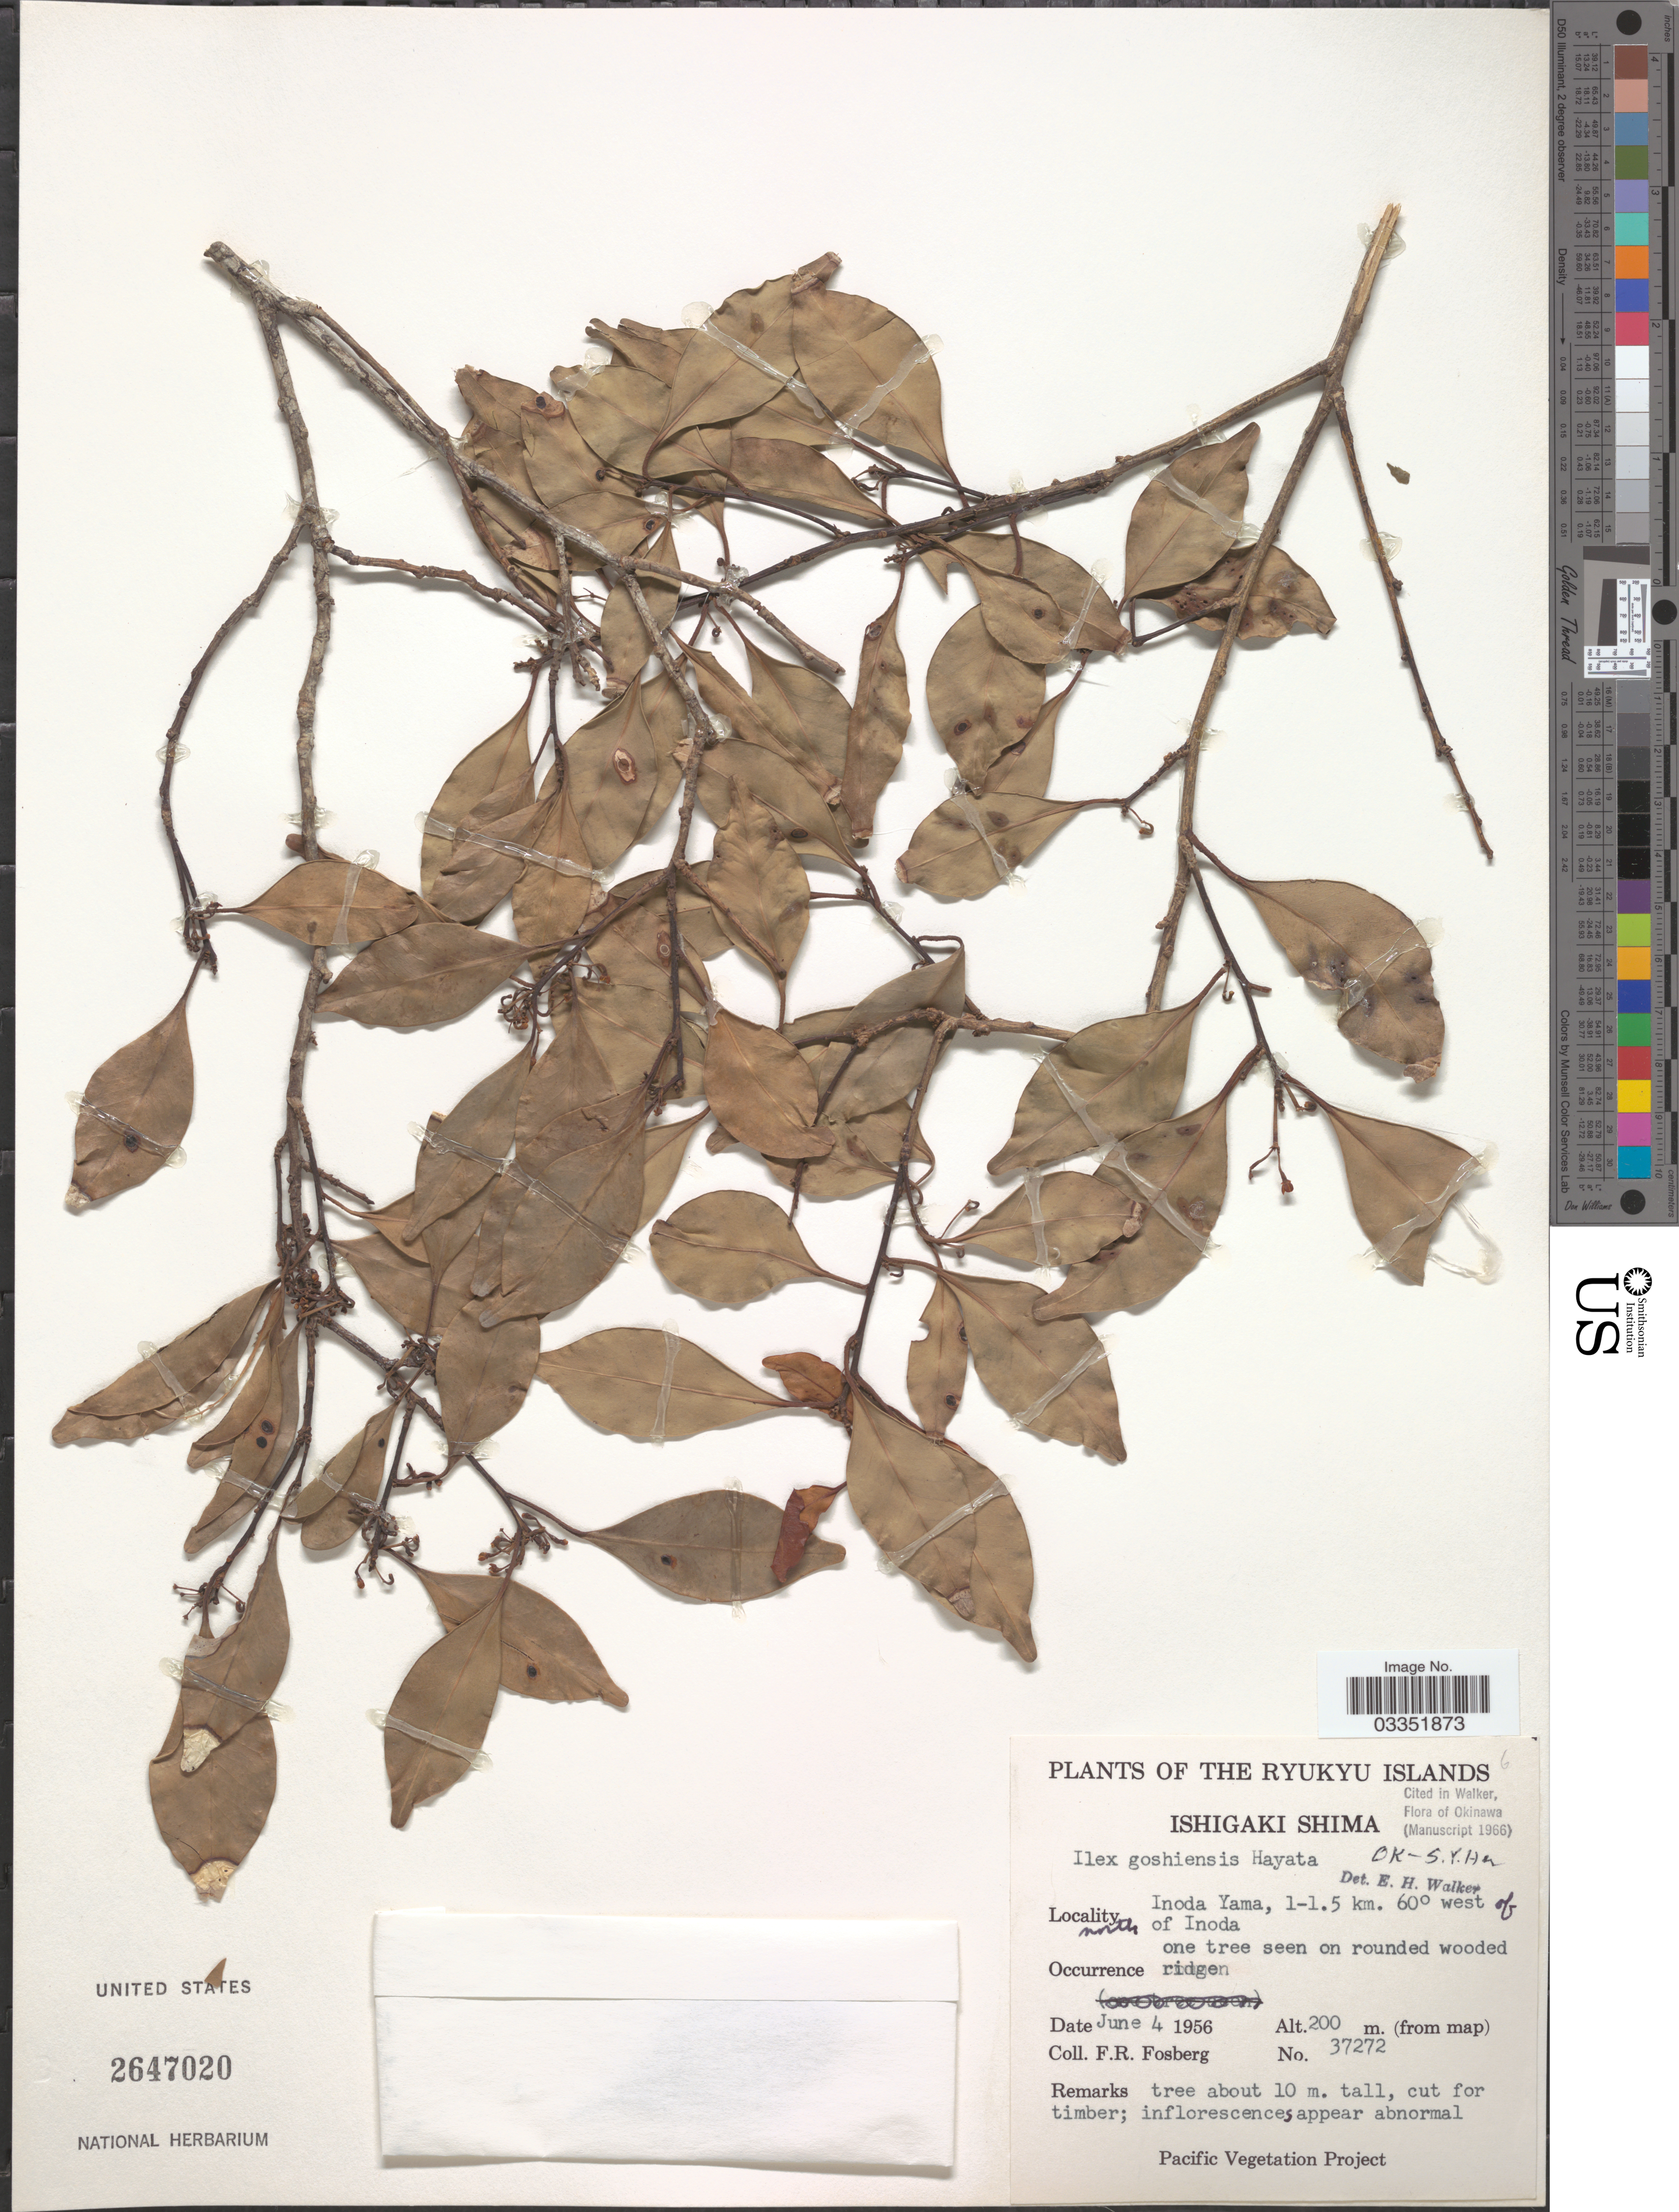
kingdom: Plantae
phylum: Tracheophyta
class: Magnoliopsida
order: Aquifoliales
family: Aquifoliaceae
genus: Ilex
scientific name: Ilex goshiensis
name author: Hayata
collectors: F. R. Fosberg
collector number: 37272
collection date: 1956-06-04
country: Japan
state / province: Okinawa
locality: The Ryukyu Islands. Ishigaki Shima. Inoda Yama, 1-1.5 km. 60° west of north of Inoda.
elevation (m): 200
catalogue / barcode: US 2647020